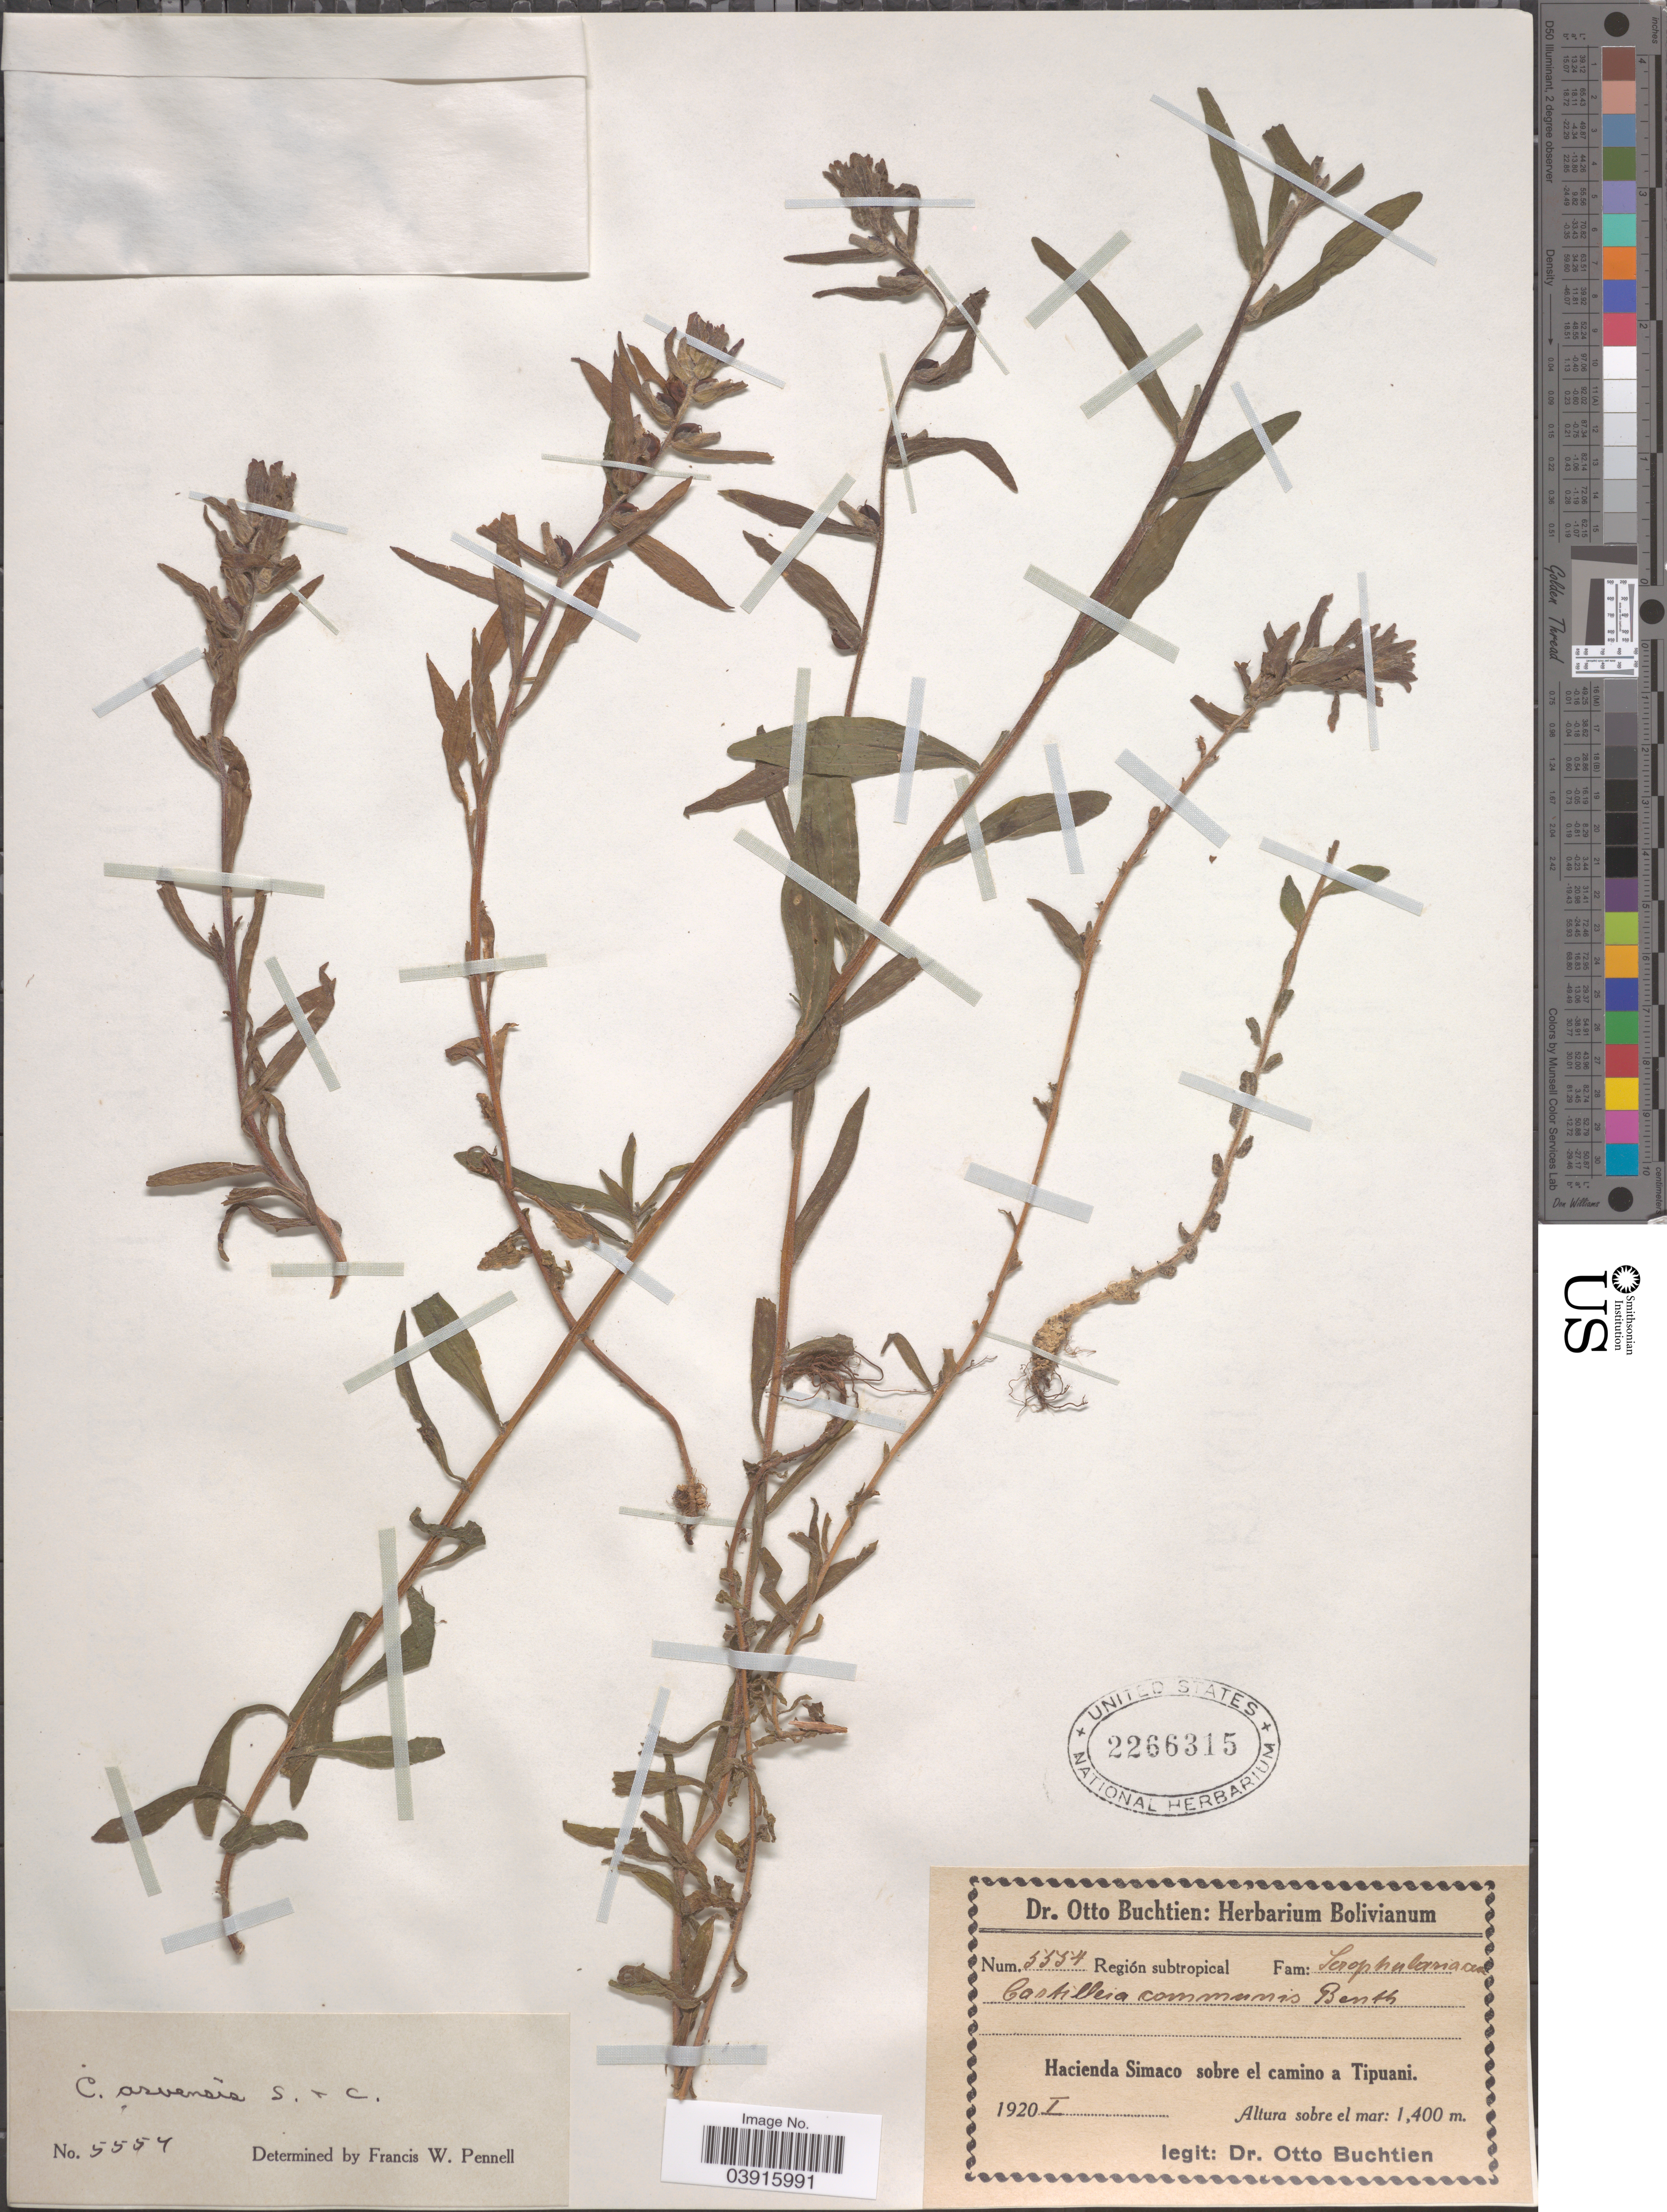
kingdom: Plantae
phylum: Tracheophyta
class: Magnoliopsida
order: Lamiales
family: Orobanchaceae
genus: Castilleja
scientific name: Castilleja communis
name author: Benth.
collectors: O. Buchtien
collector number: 5554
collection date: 1920-01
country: Bolivia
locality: Región subtropical. Hacienda Simaco sobre el camino a Tipuani.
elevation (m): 1400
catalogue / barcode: US 2266315